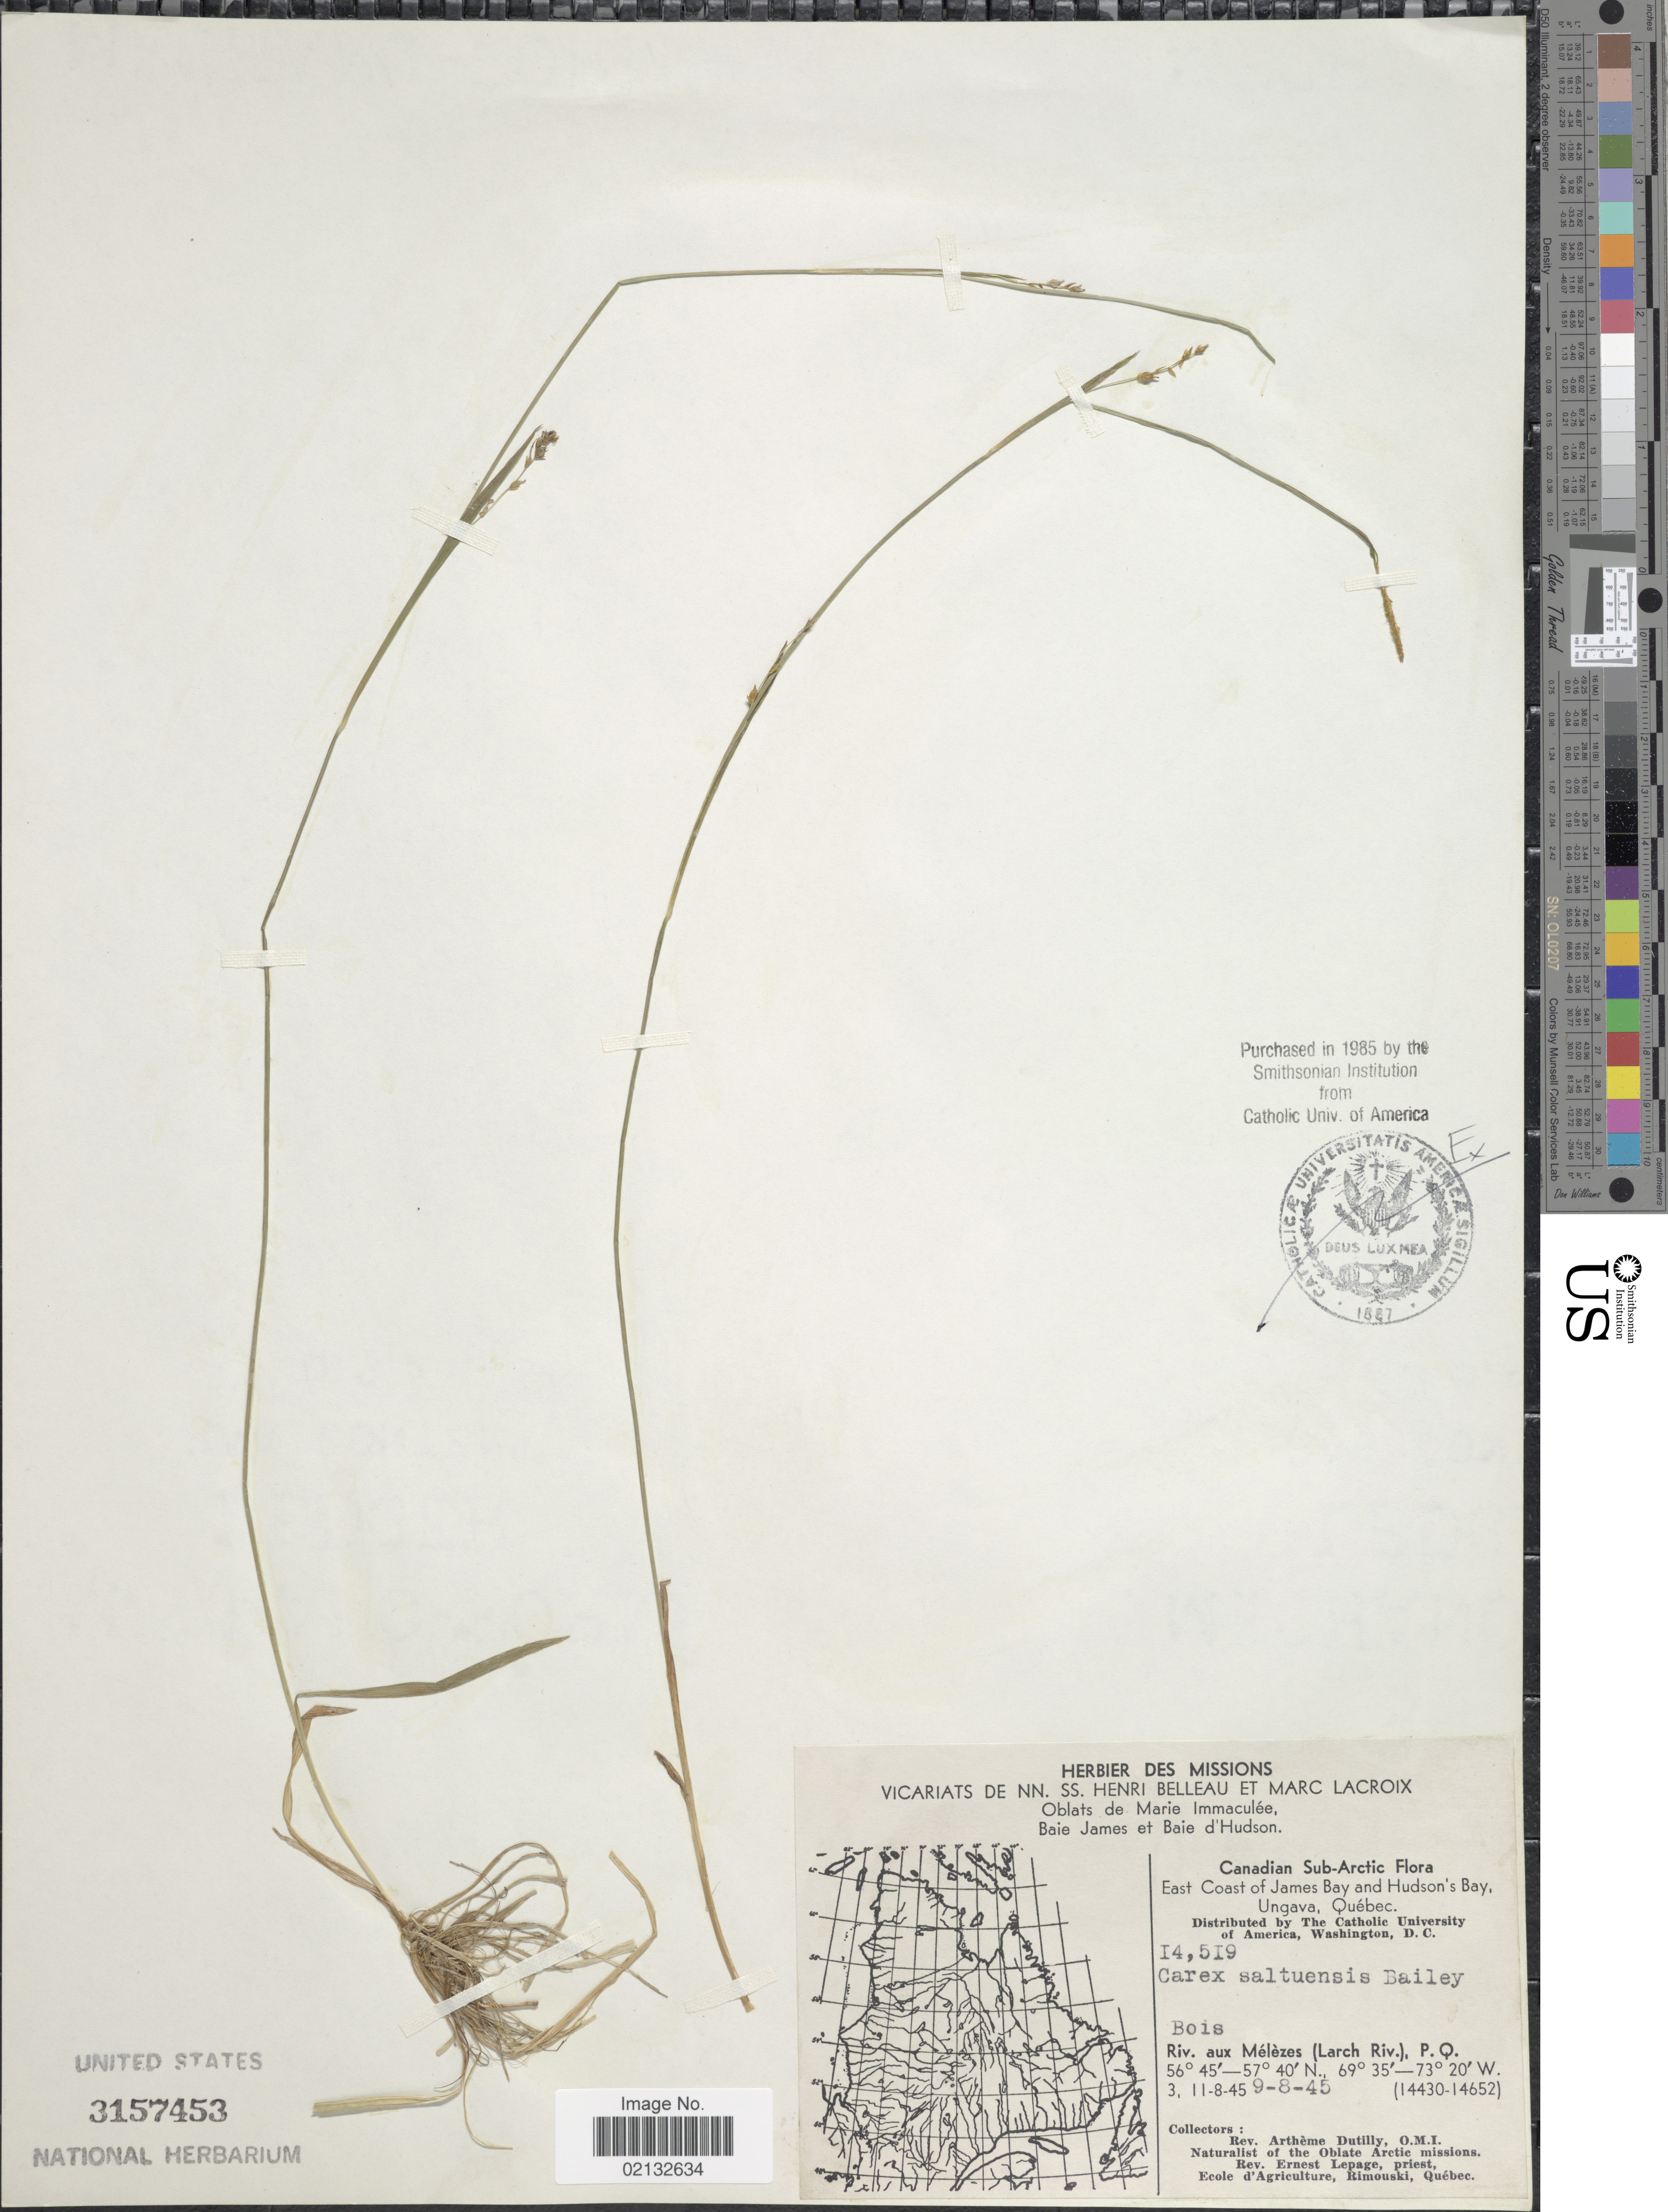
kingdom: Plantae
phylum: Tracheophyta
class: Liliopsida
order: Poales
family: Cyperaceae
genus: Carex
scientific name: Carex vaginata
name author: Tausch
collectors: A. Dutilly & E. Lepage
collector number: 14519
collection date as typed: Transcribed d/m/y: 9/8/45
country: Canada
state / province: Quebec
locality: Canadian Sub-Arctic. East Coast of James Bay and Hudson's Bay, Ungava, Quebec. Bois. Riv. aux Melezes (Larch Riv.) P.Q.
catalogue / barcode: US 3157453